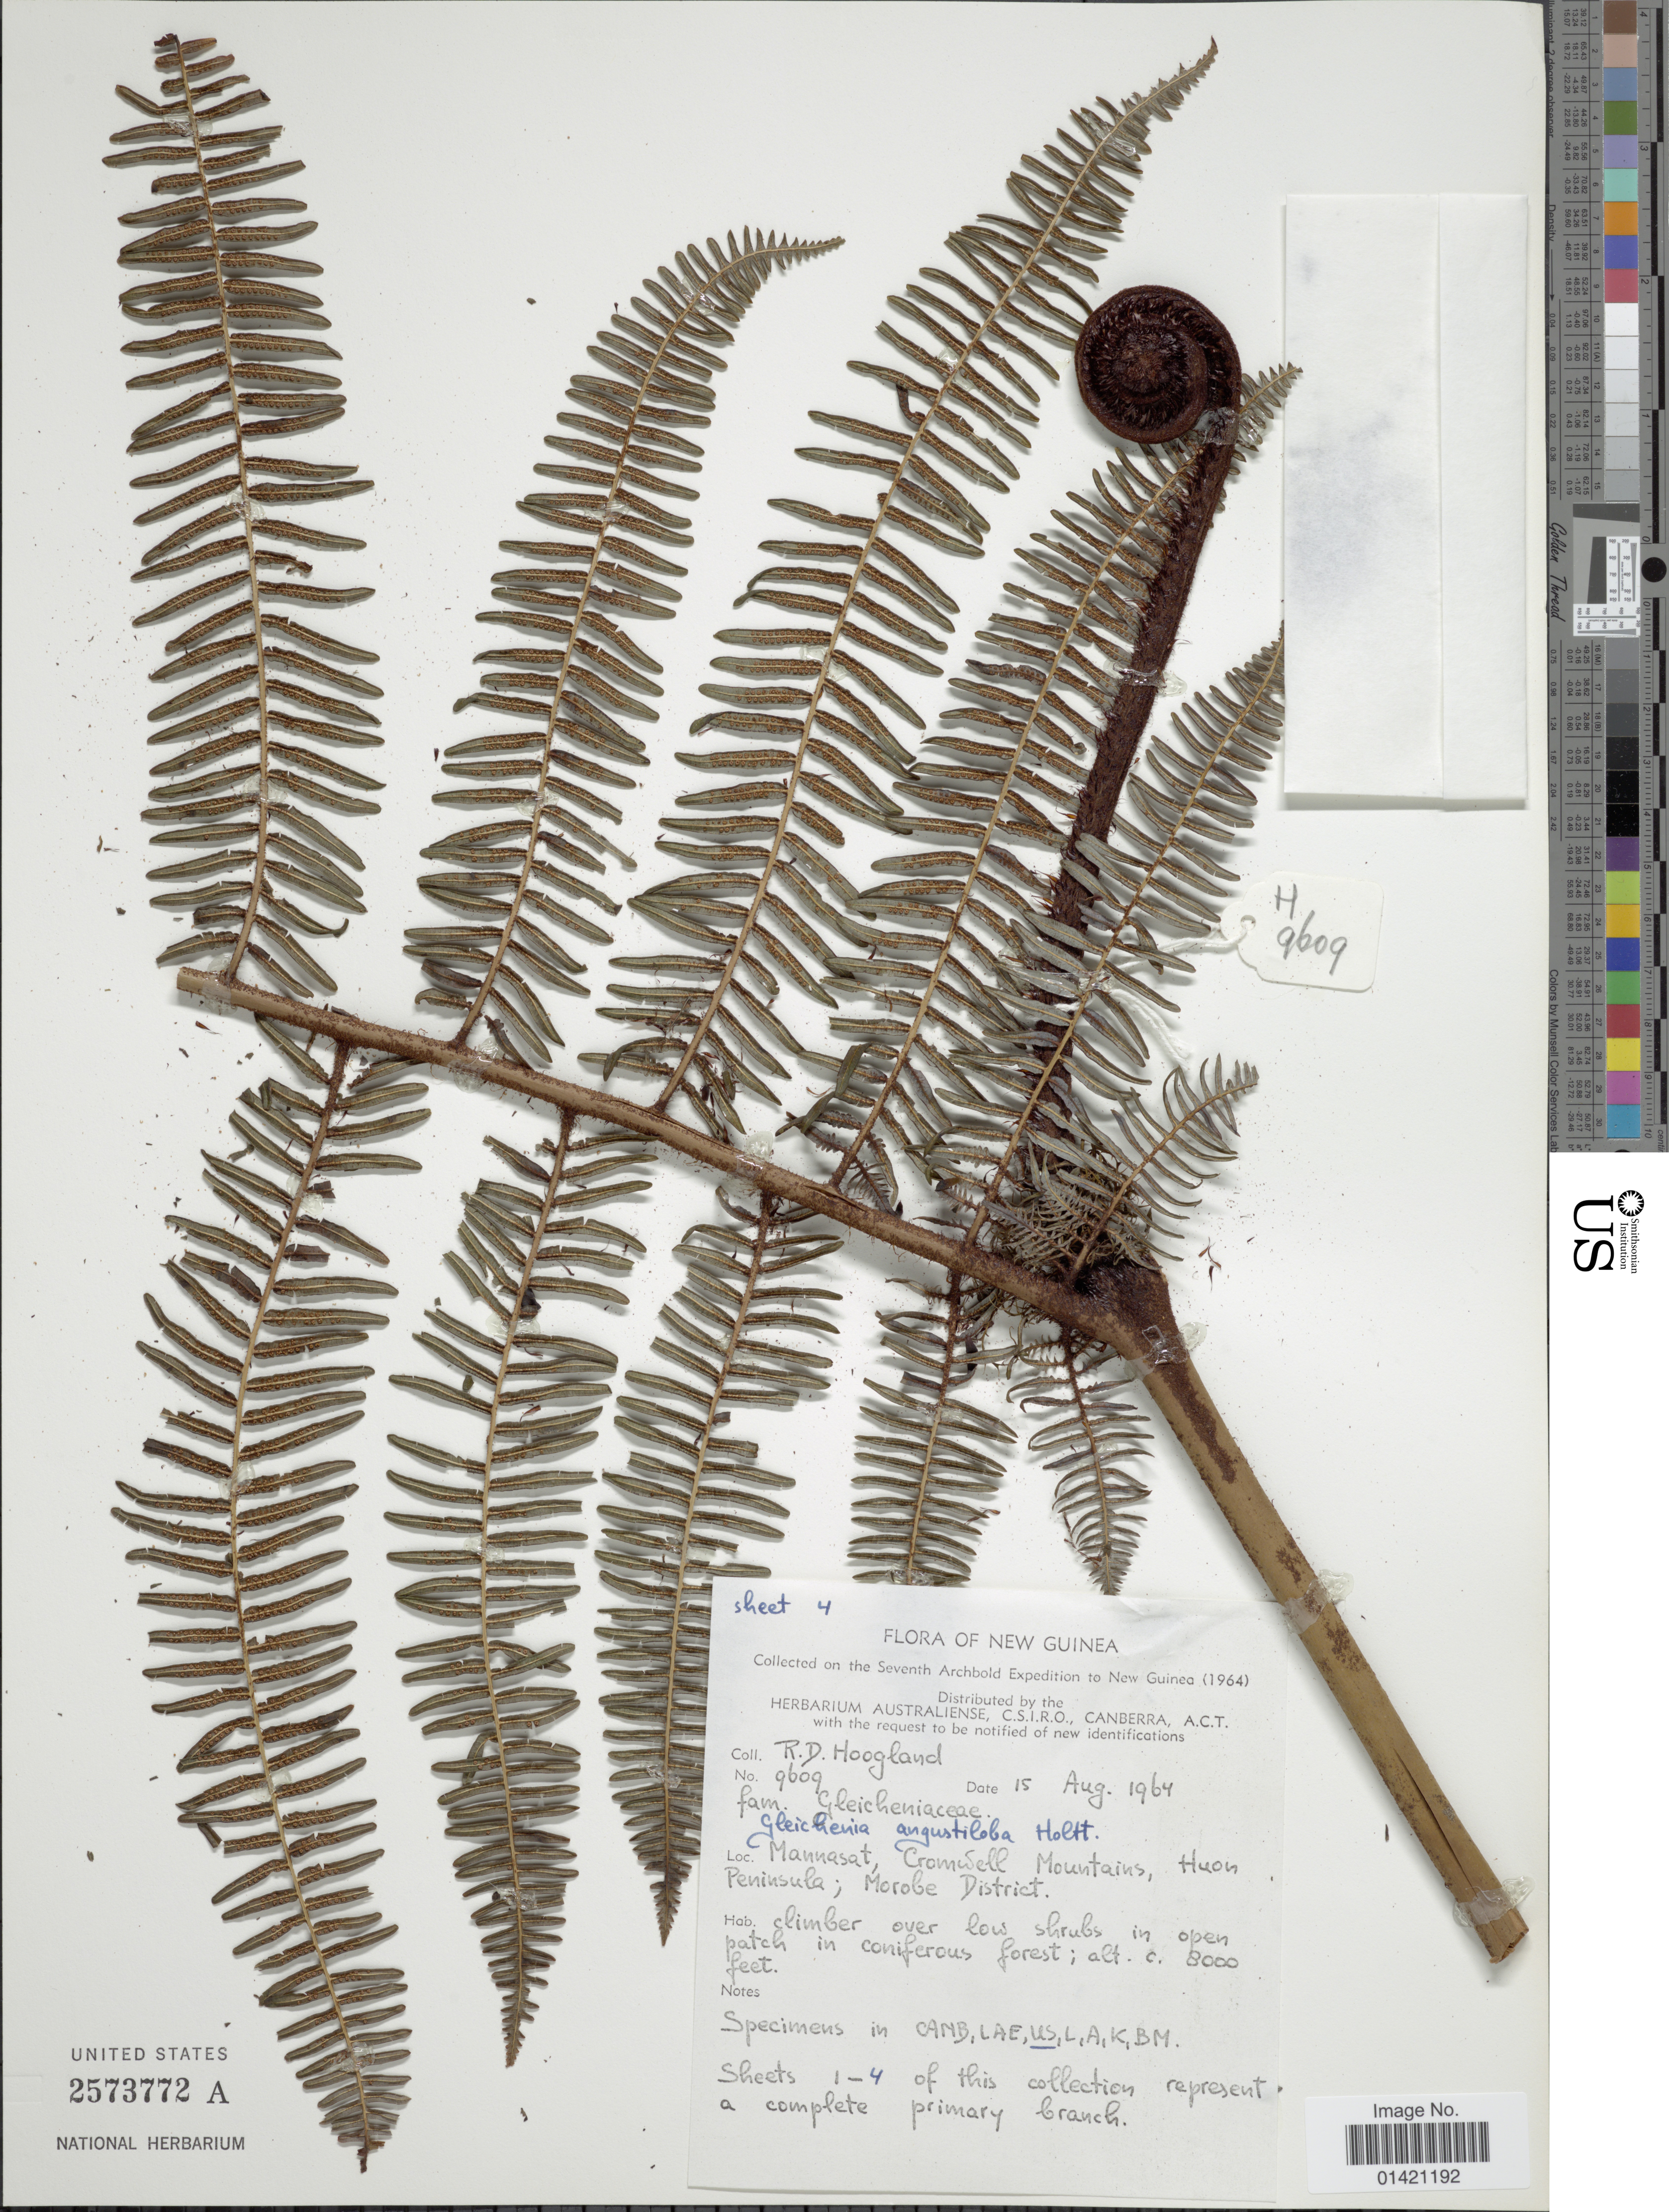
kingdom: Plantae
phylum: Tracheophyta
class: Polypodiopsida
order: Gleicheniales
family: Gleicheniaceae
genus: Diplopterygium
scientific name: Diplopterygium angustilobum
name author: (Holttum) Parris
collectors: R. D. Hoogland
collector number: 9609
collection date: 1964-08-15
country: Papua New Guinea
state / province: Morobe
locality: New Guinea. Mannasat, Cromwell Mountains, Huon Peninsula; Morobe District.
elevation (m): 2438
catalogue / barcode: US 2573772A